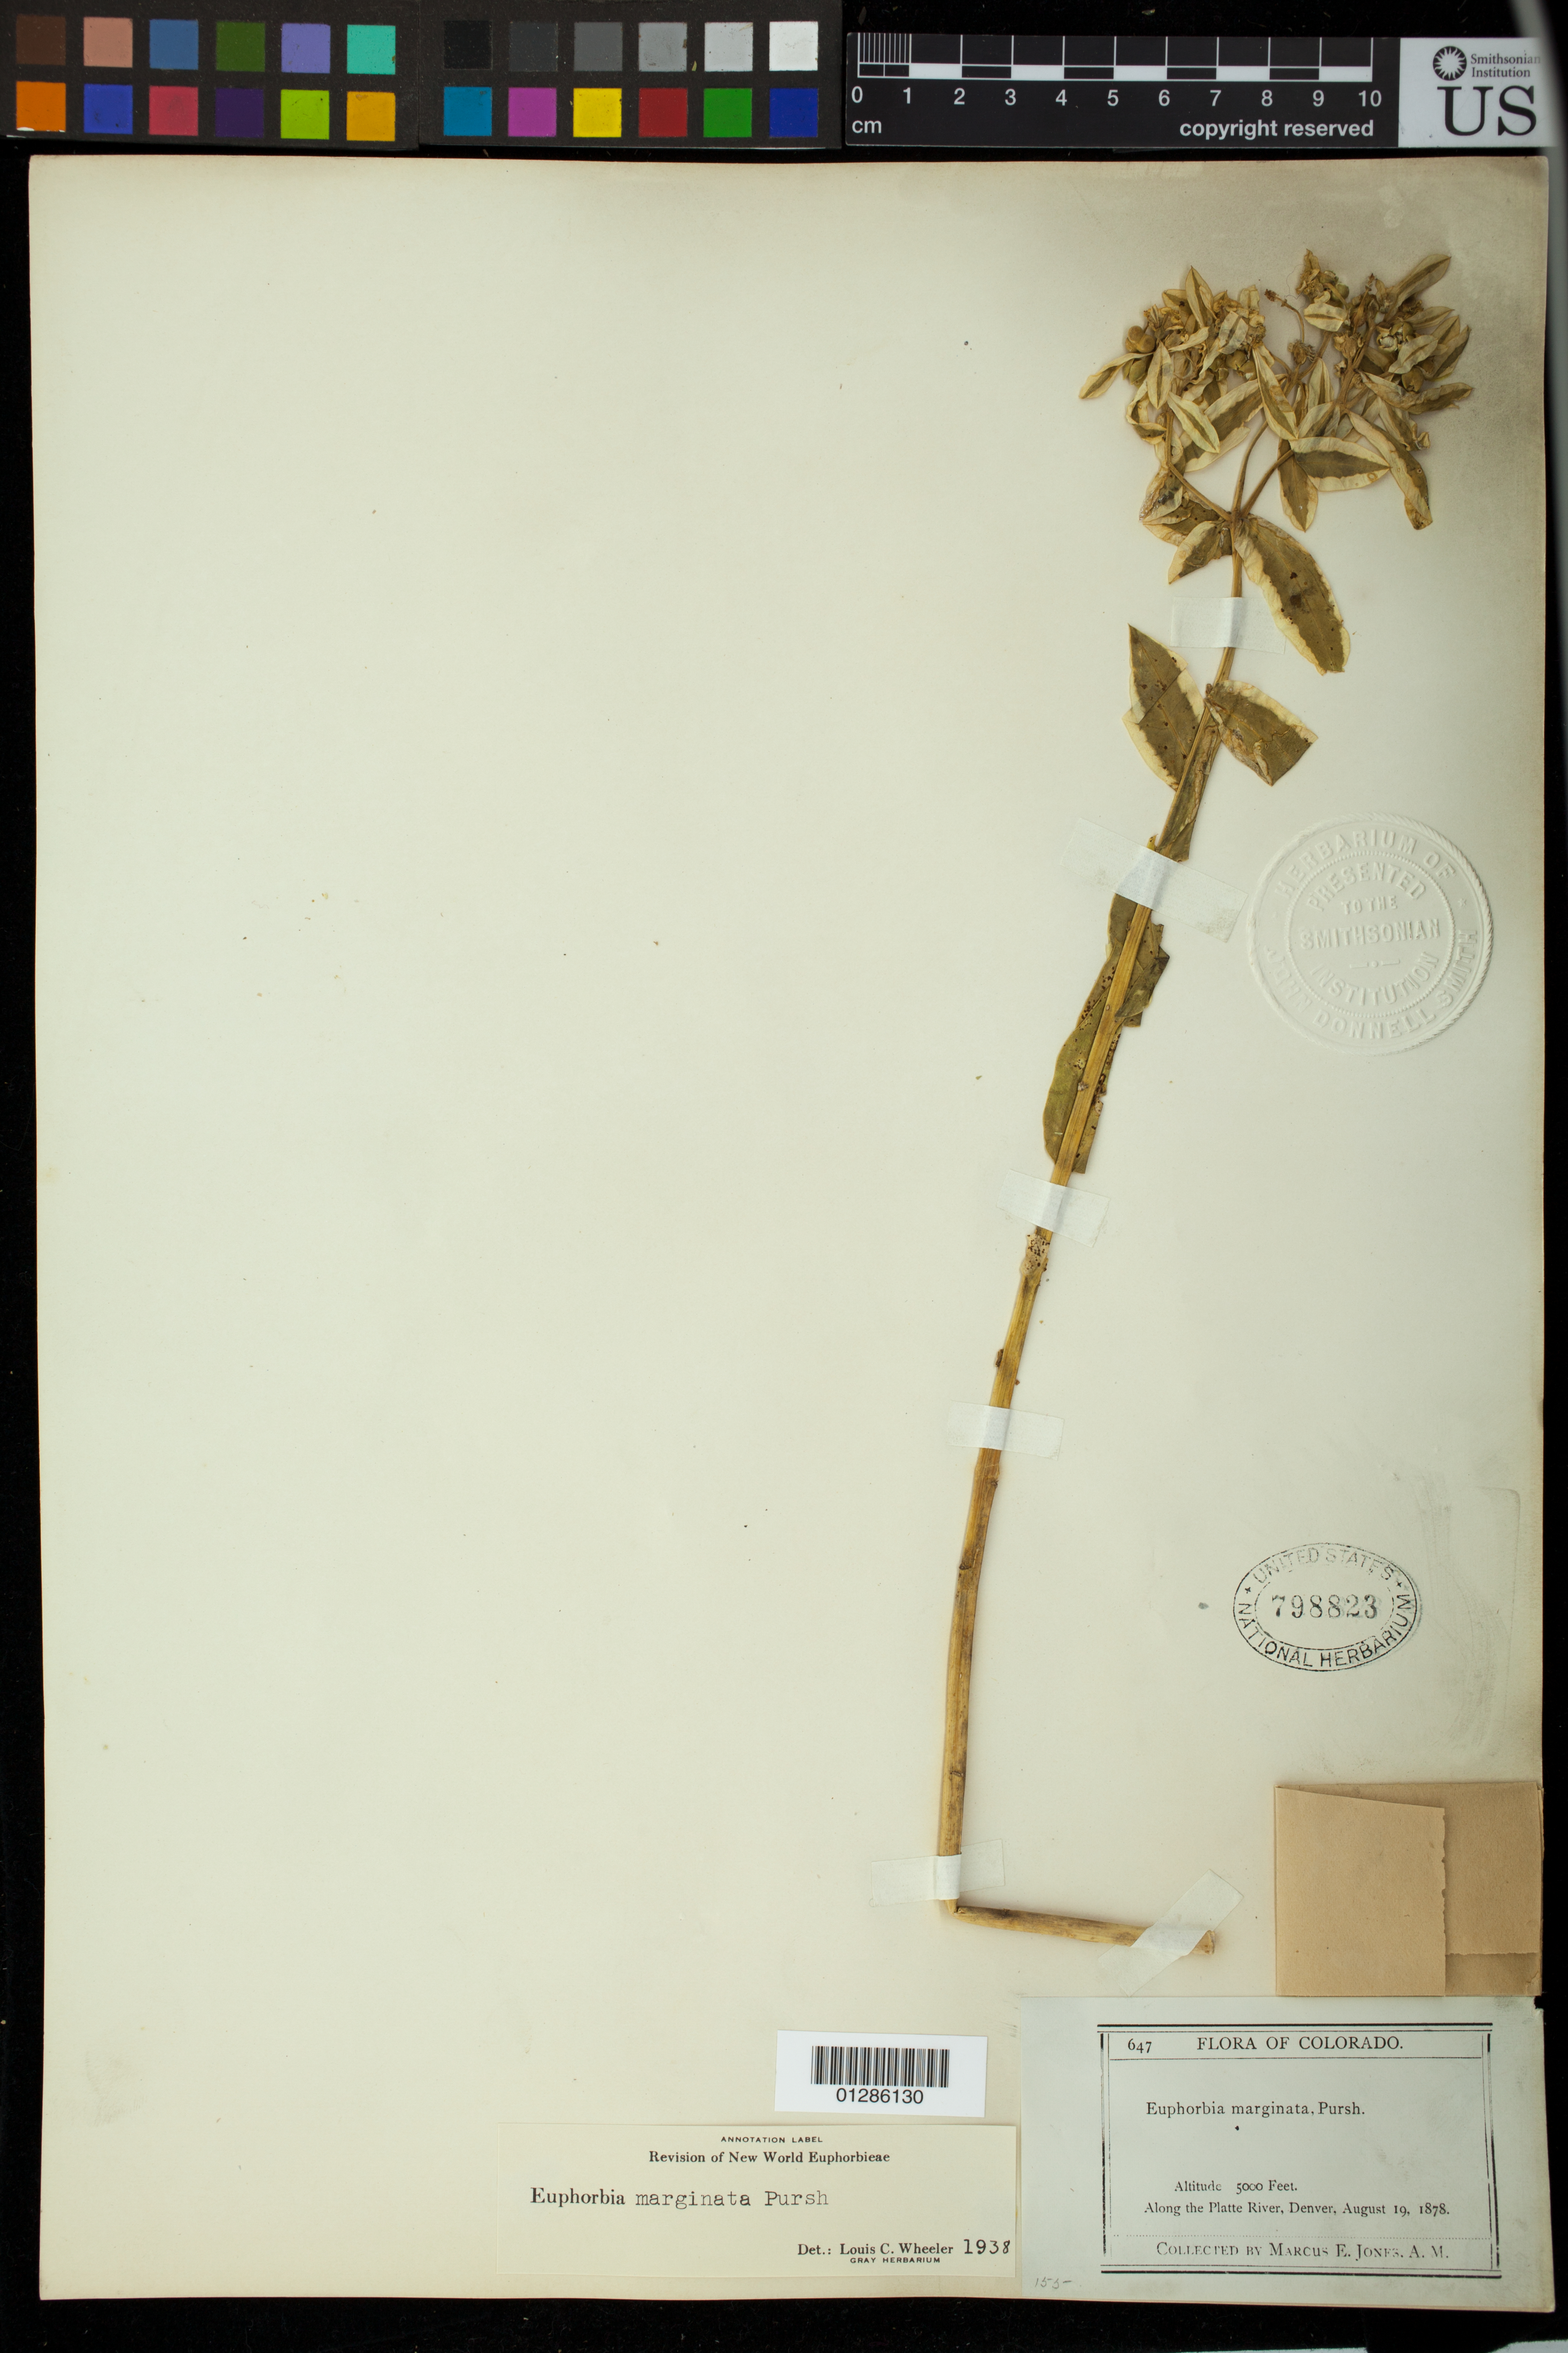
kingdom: Plantae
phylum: Tracheophyta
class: Magnoliopsida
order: Malpighiales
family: Euphorbiaceae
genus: Euphorbia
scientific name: Euphorbia marginata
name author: Pursh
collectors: M. E. Jones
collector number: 647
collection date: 1878-08-19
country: United States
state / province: Colorado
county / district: Denver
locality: Platte River, Denver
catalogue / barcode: US 798823